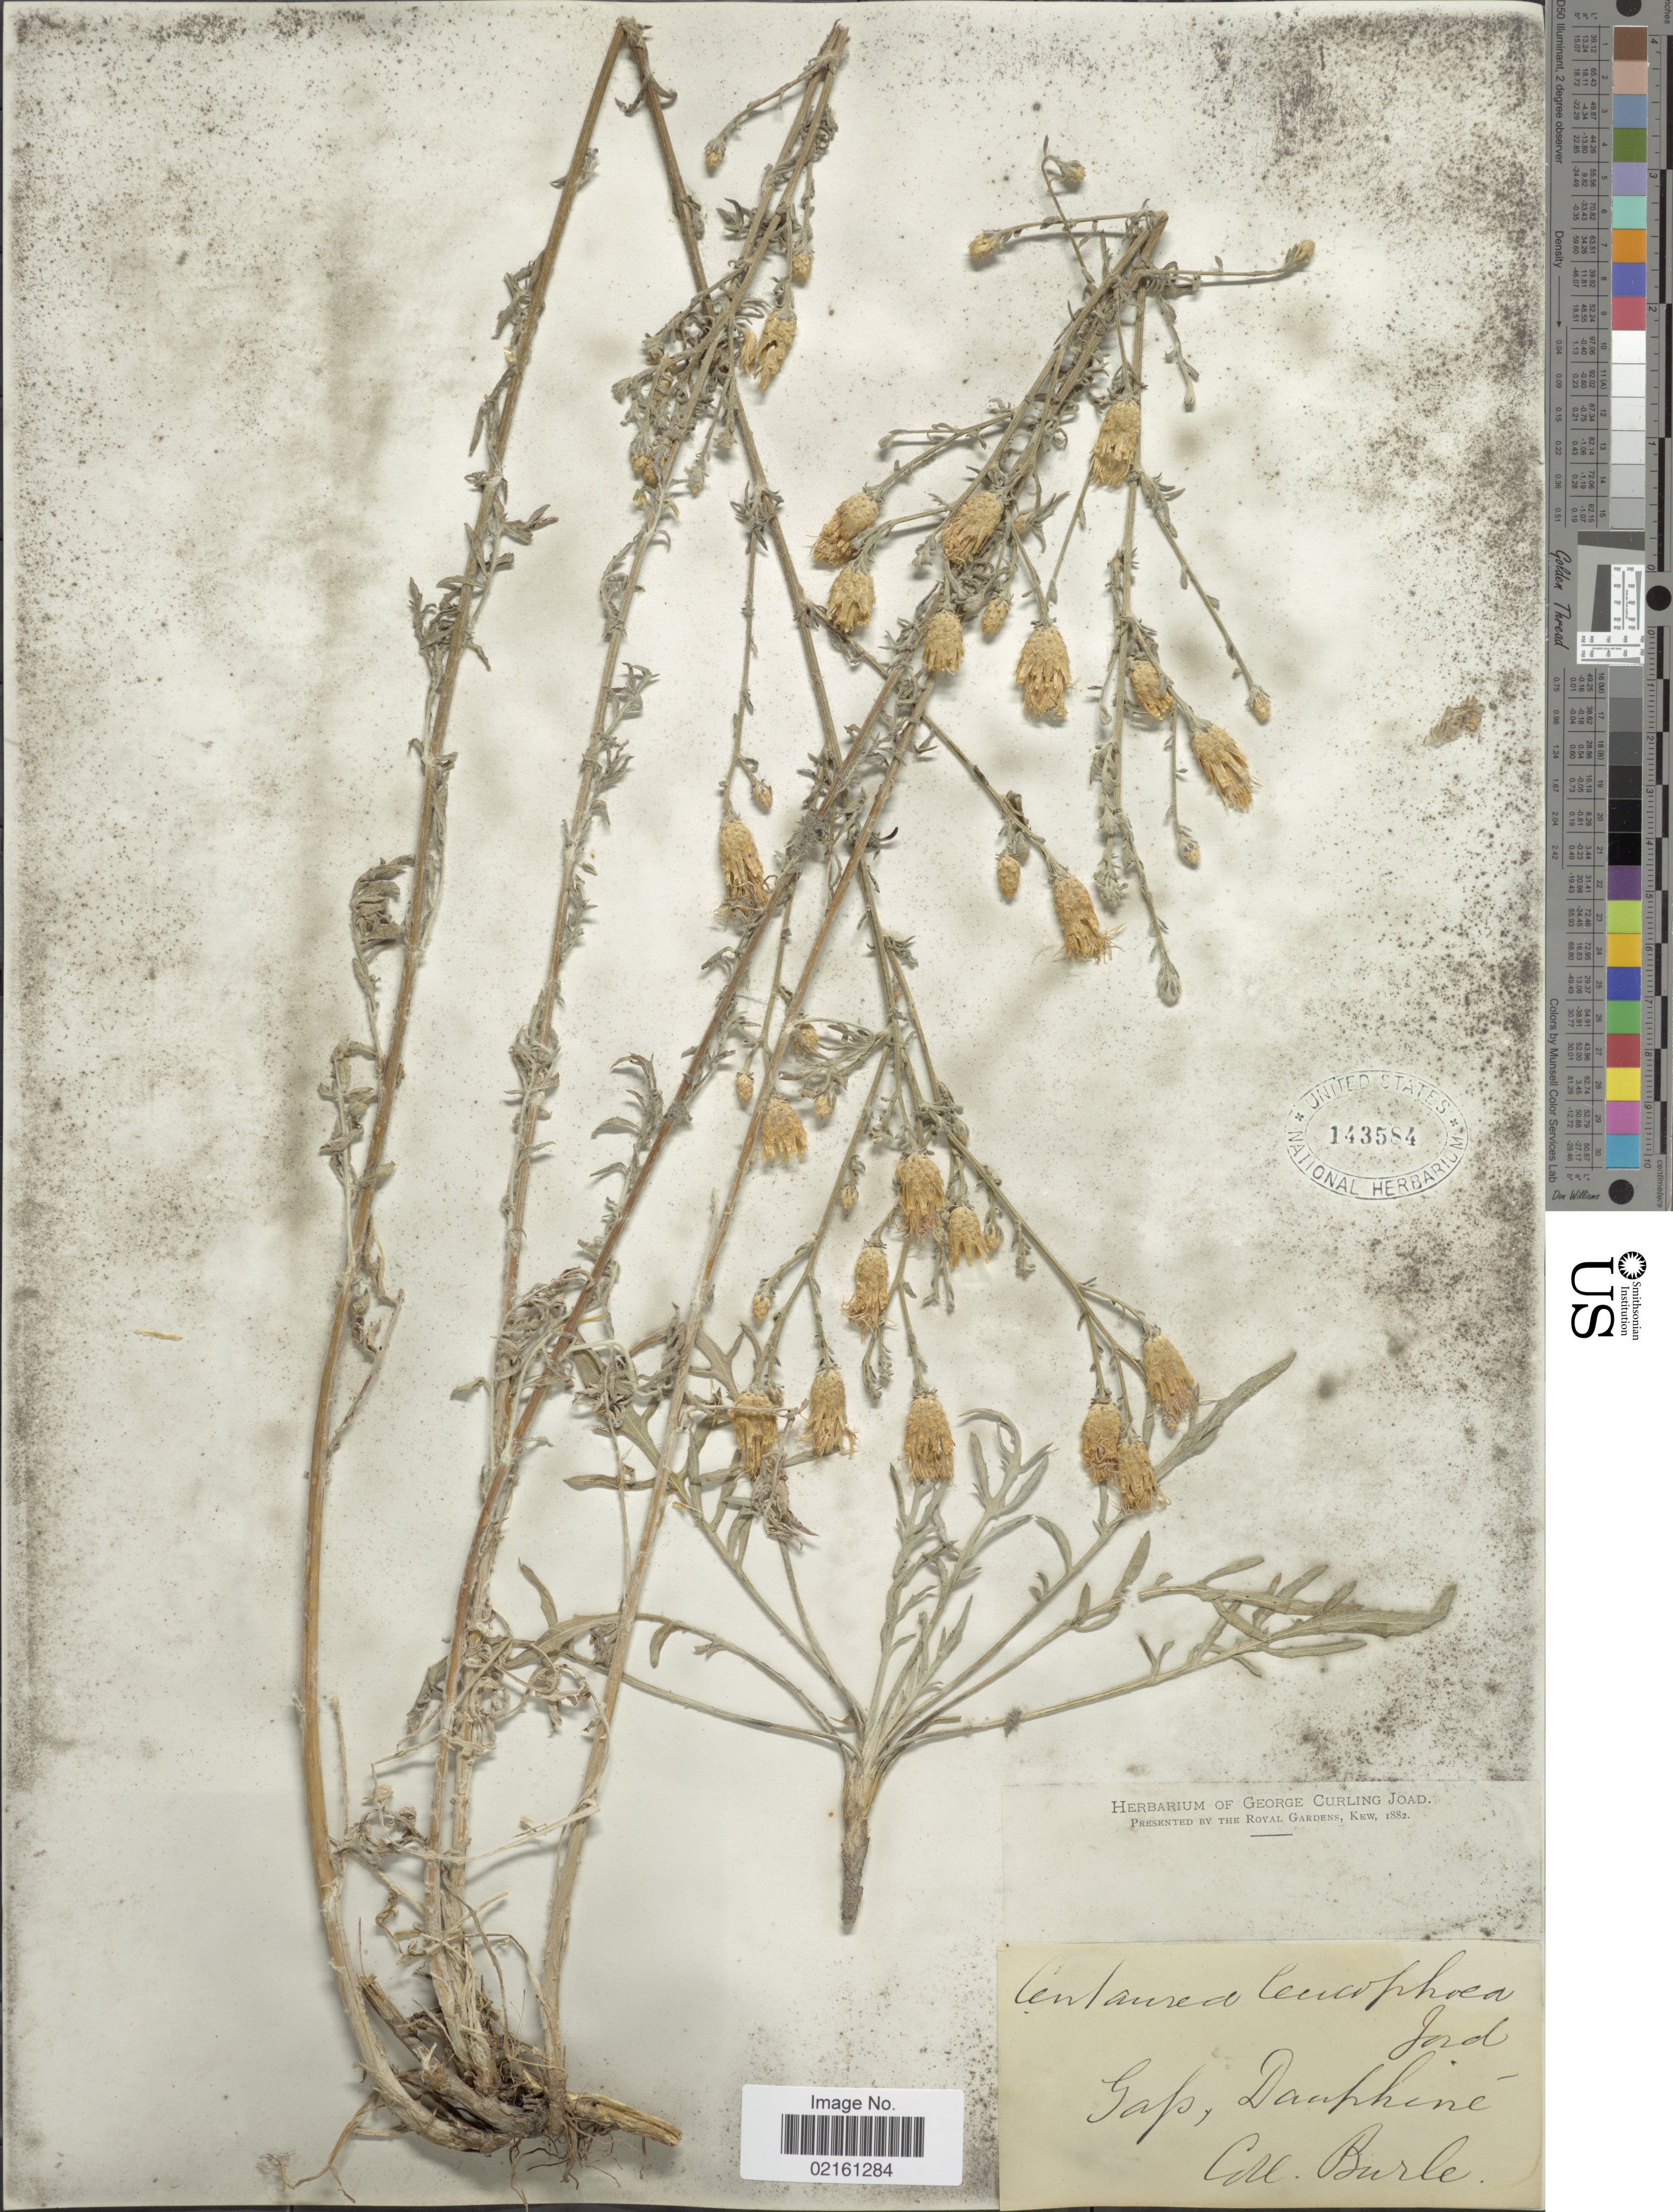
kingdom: Plantae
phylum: Tracheophyta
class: Magnoliopsida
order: Asterales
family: Asteraceae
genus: Centaurea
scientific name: Centaurea leucophaea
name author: Jord.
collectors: Burle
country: St. Lucia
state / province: Dauphin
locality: Gap, Dauphine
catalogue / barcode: US 143584